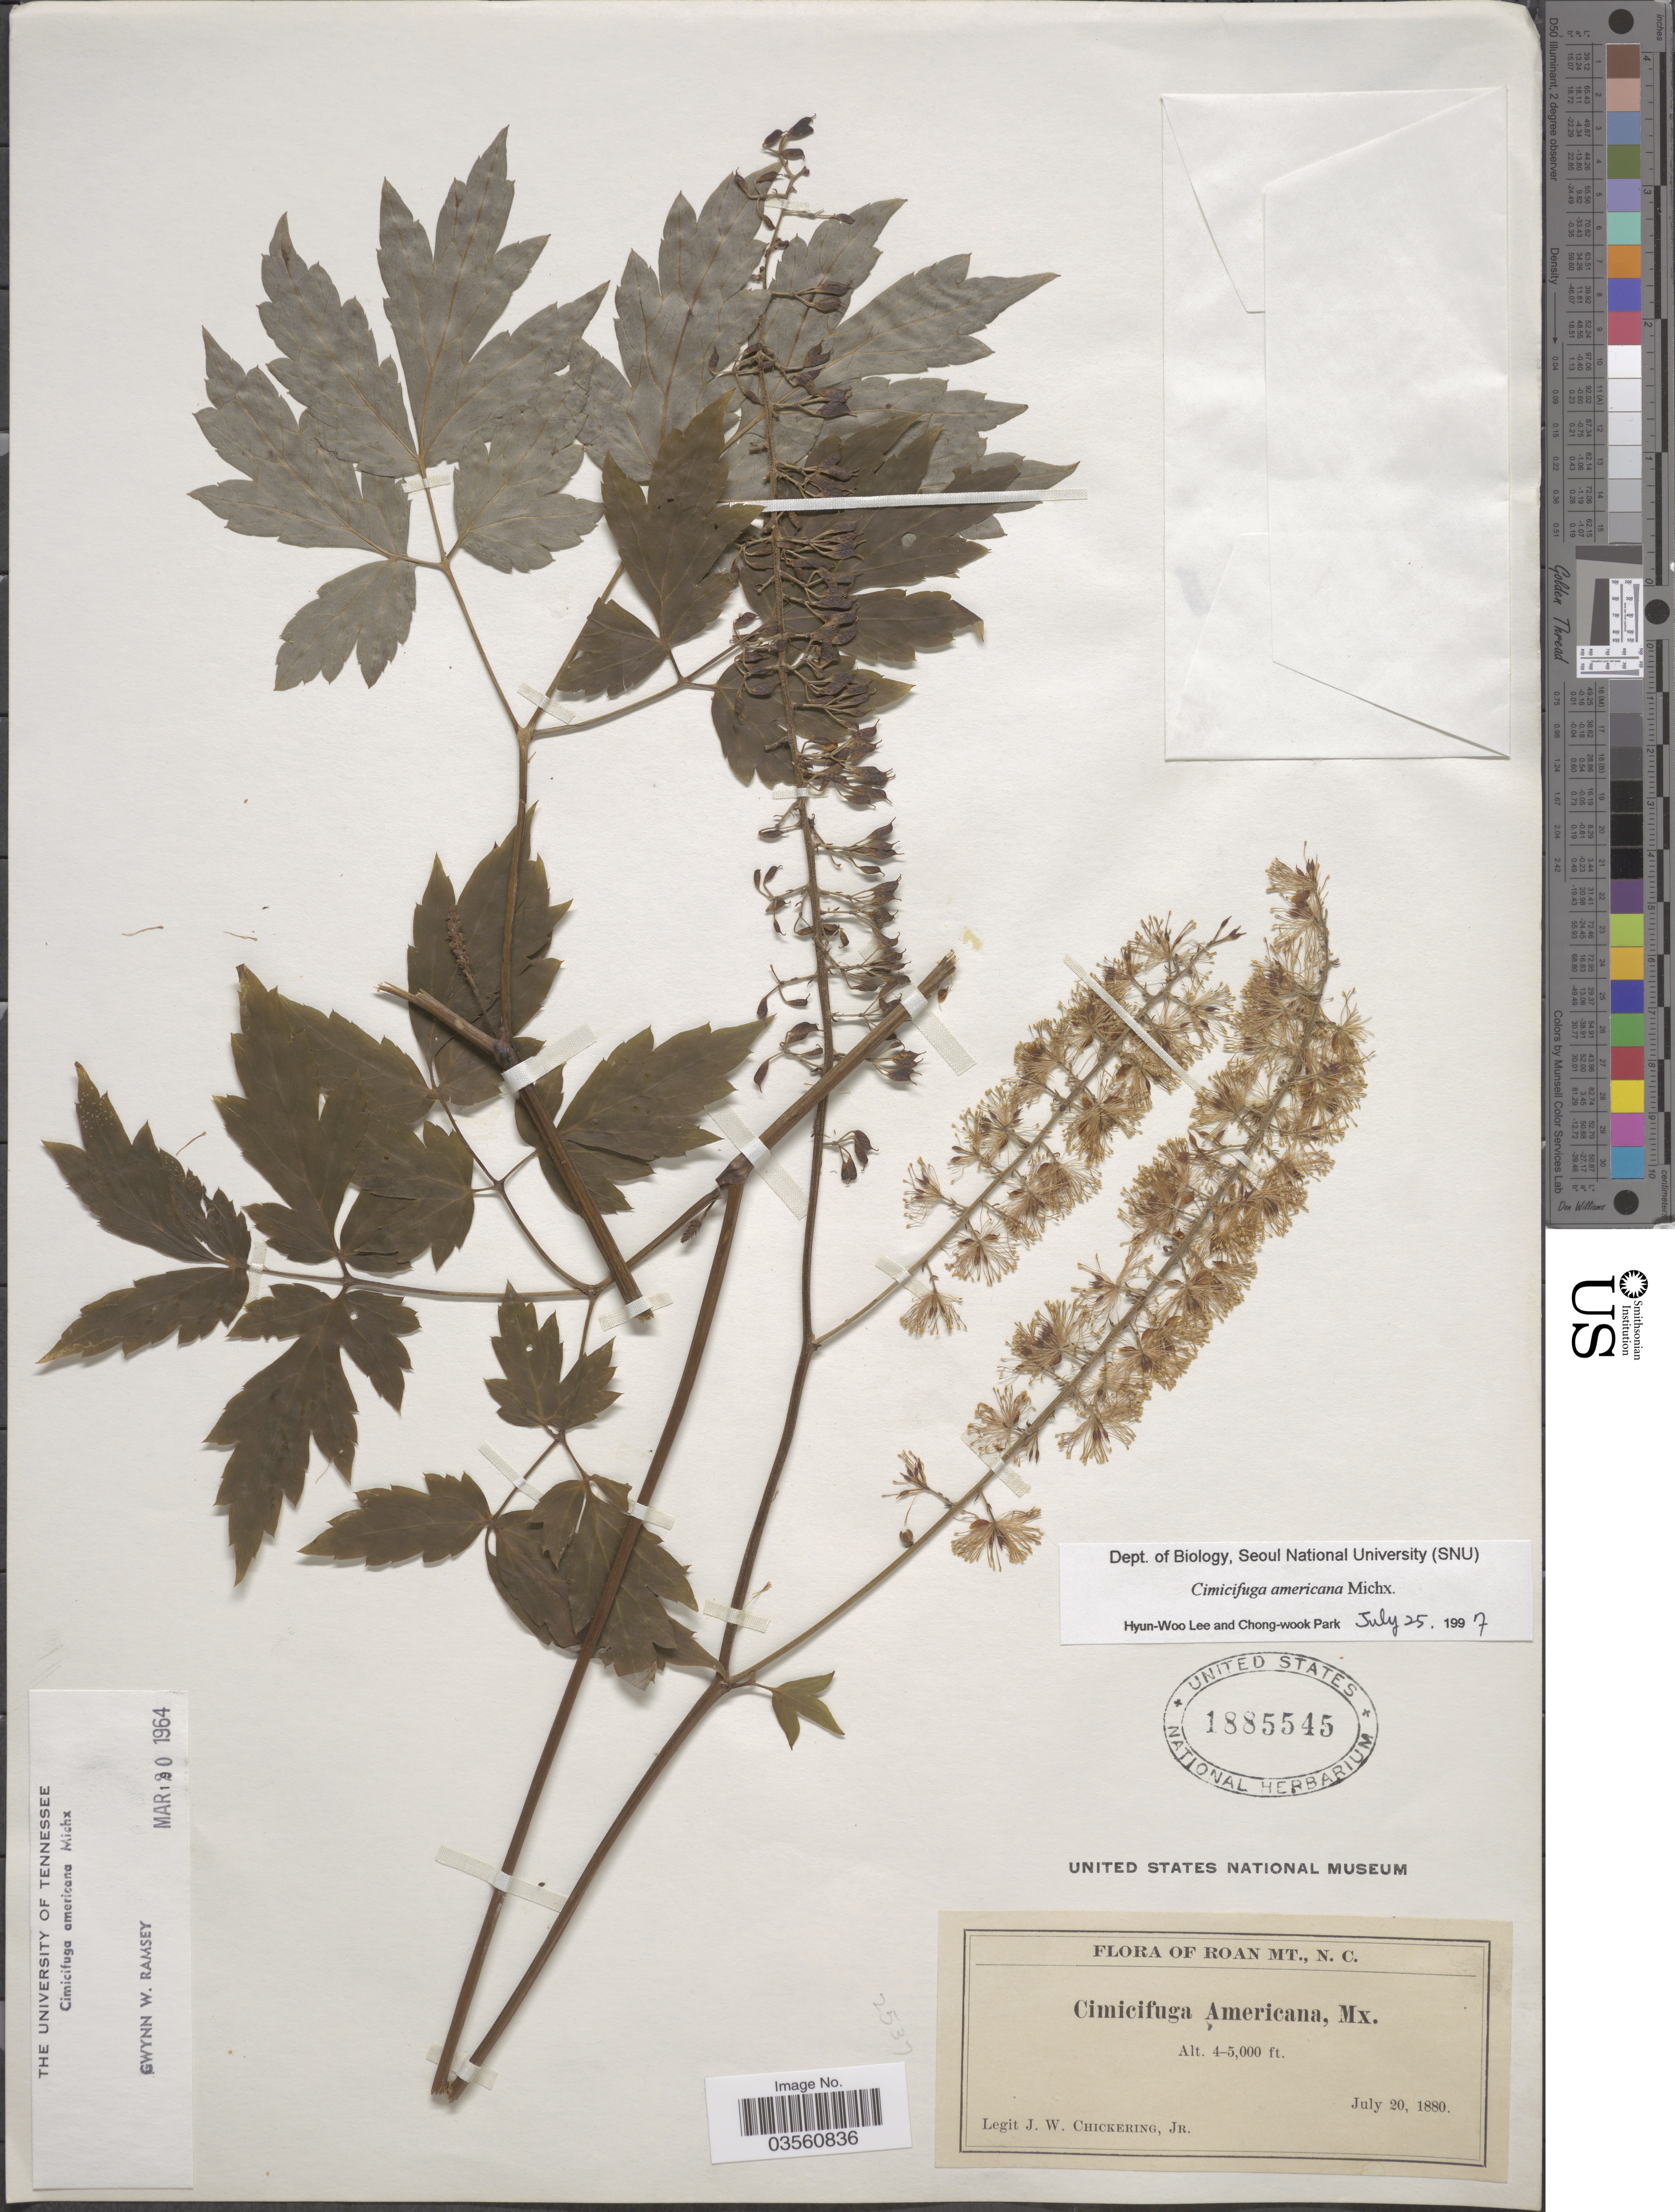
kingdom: Plantae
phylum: Tracheophyta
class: Magnoliopsida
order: Ranunculales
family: Ranunculaceae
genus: Actaea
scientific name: Actaea podocarpa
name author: DC.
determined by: Strong, M. T., (US), Smithsonian Institution - National Museum of Natural History (UNITED STATES)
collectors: J. W. Chickering Jr.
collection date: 1880-07-20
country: United States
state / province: North Carolina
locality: Roan Mt.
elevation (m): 1219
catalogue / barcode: US 1885545